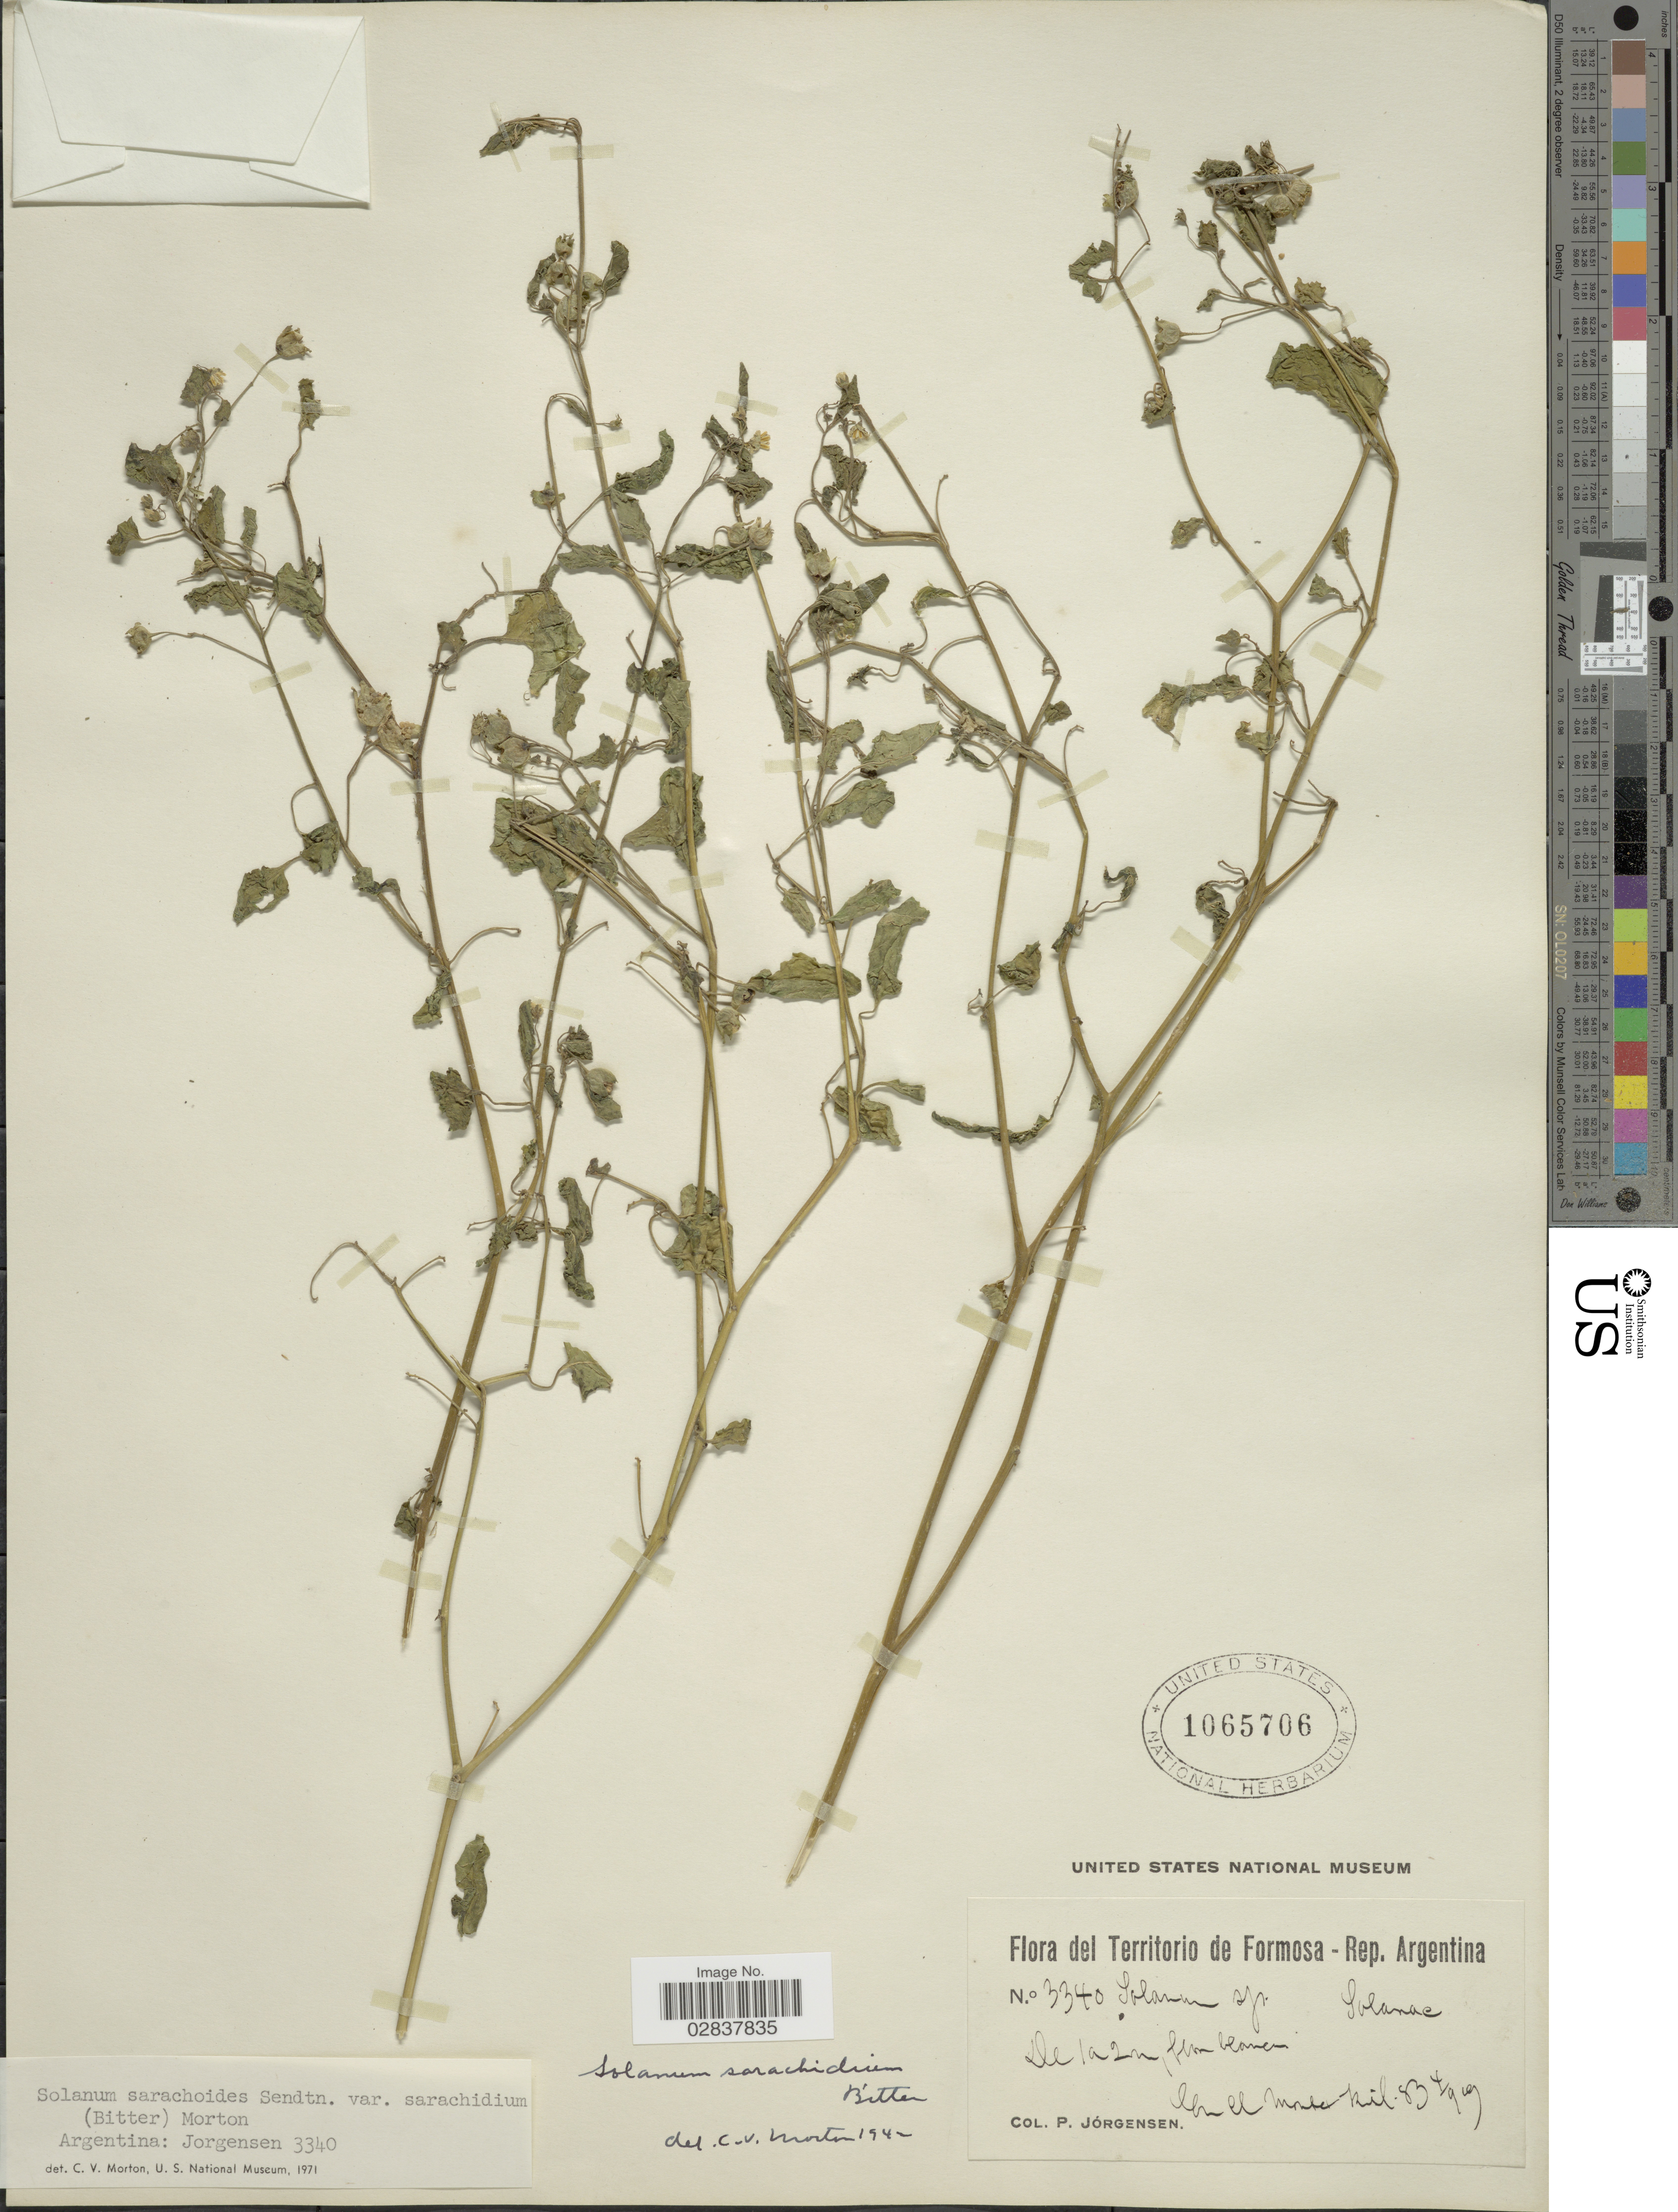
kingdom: Plantae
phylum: Tracheophyta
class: Magnoliopsida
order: Solanales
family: Solanaceae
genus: Solanum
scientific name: Solanum sarrachoides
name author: Sendtn.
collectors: P. Jörgensen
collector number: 3340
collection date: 1983-09-04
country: Argentina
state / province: Formosa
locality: En el monte Kil. 83.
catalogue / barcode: US 1065706